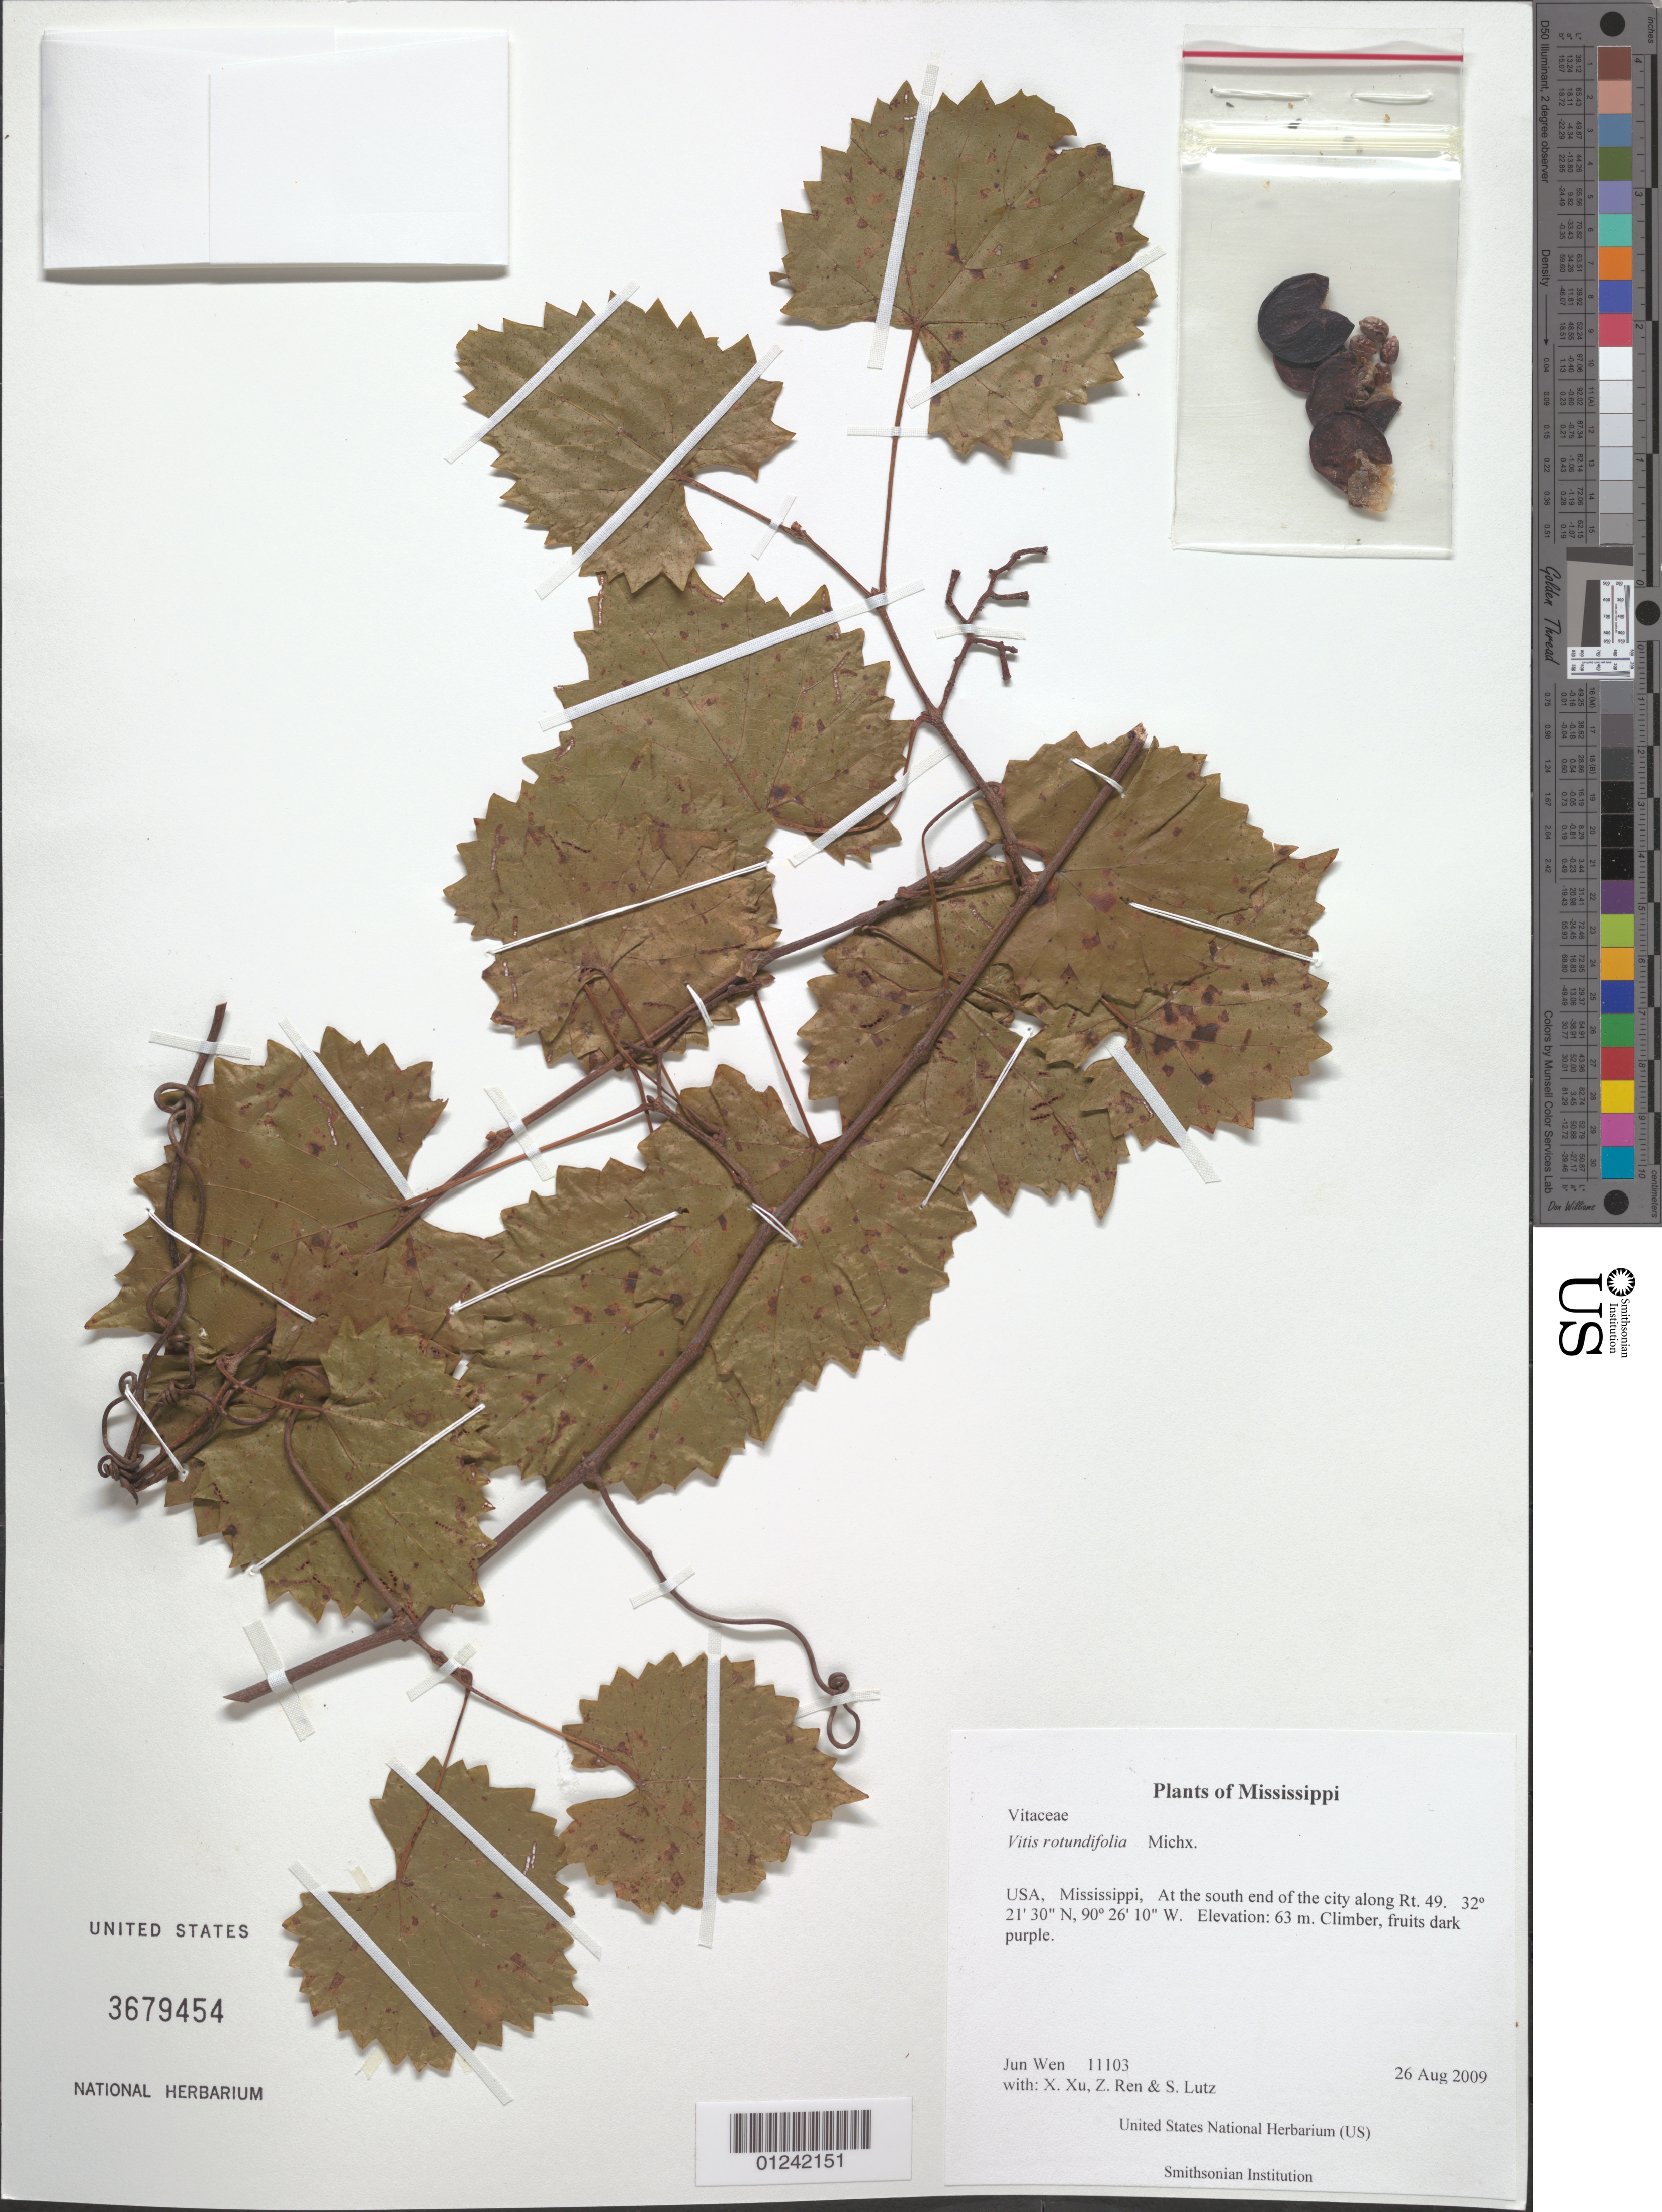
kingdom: Plantae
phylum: Tracheophyta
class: Magnoliopsida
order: Vitales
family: Vitaceae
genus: Vitis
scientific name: Vitis rotundifolia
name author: Michx.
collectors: J. Wen, X. Xu, Z. Ren & S. Lutz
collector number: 11103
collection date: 2009-08-26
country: United States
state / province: Mississippi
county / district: Forrest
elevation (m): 63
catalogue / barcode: US 3679454